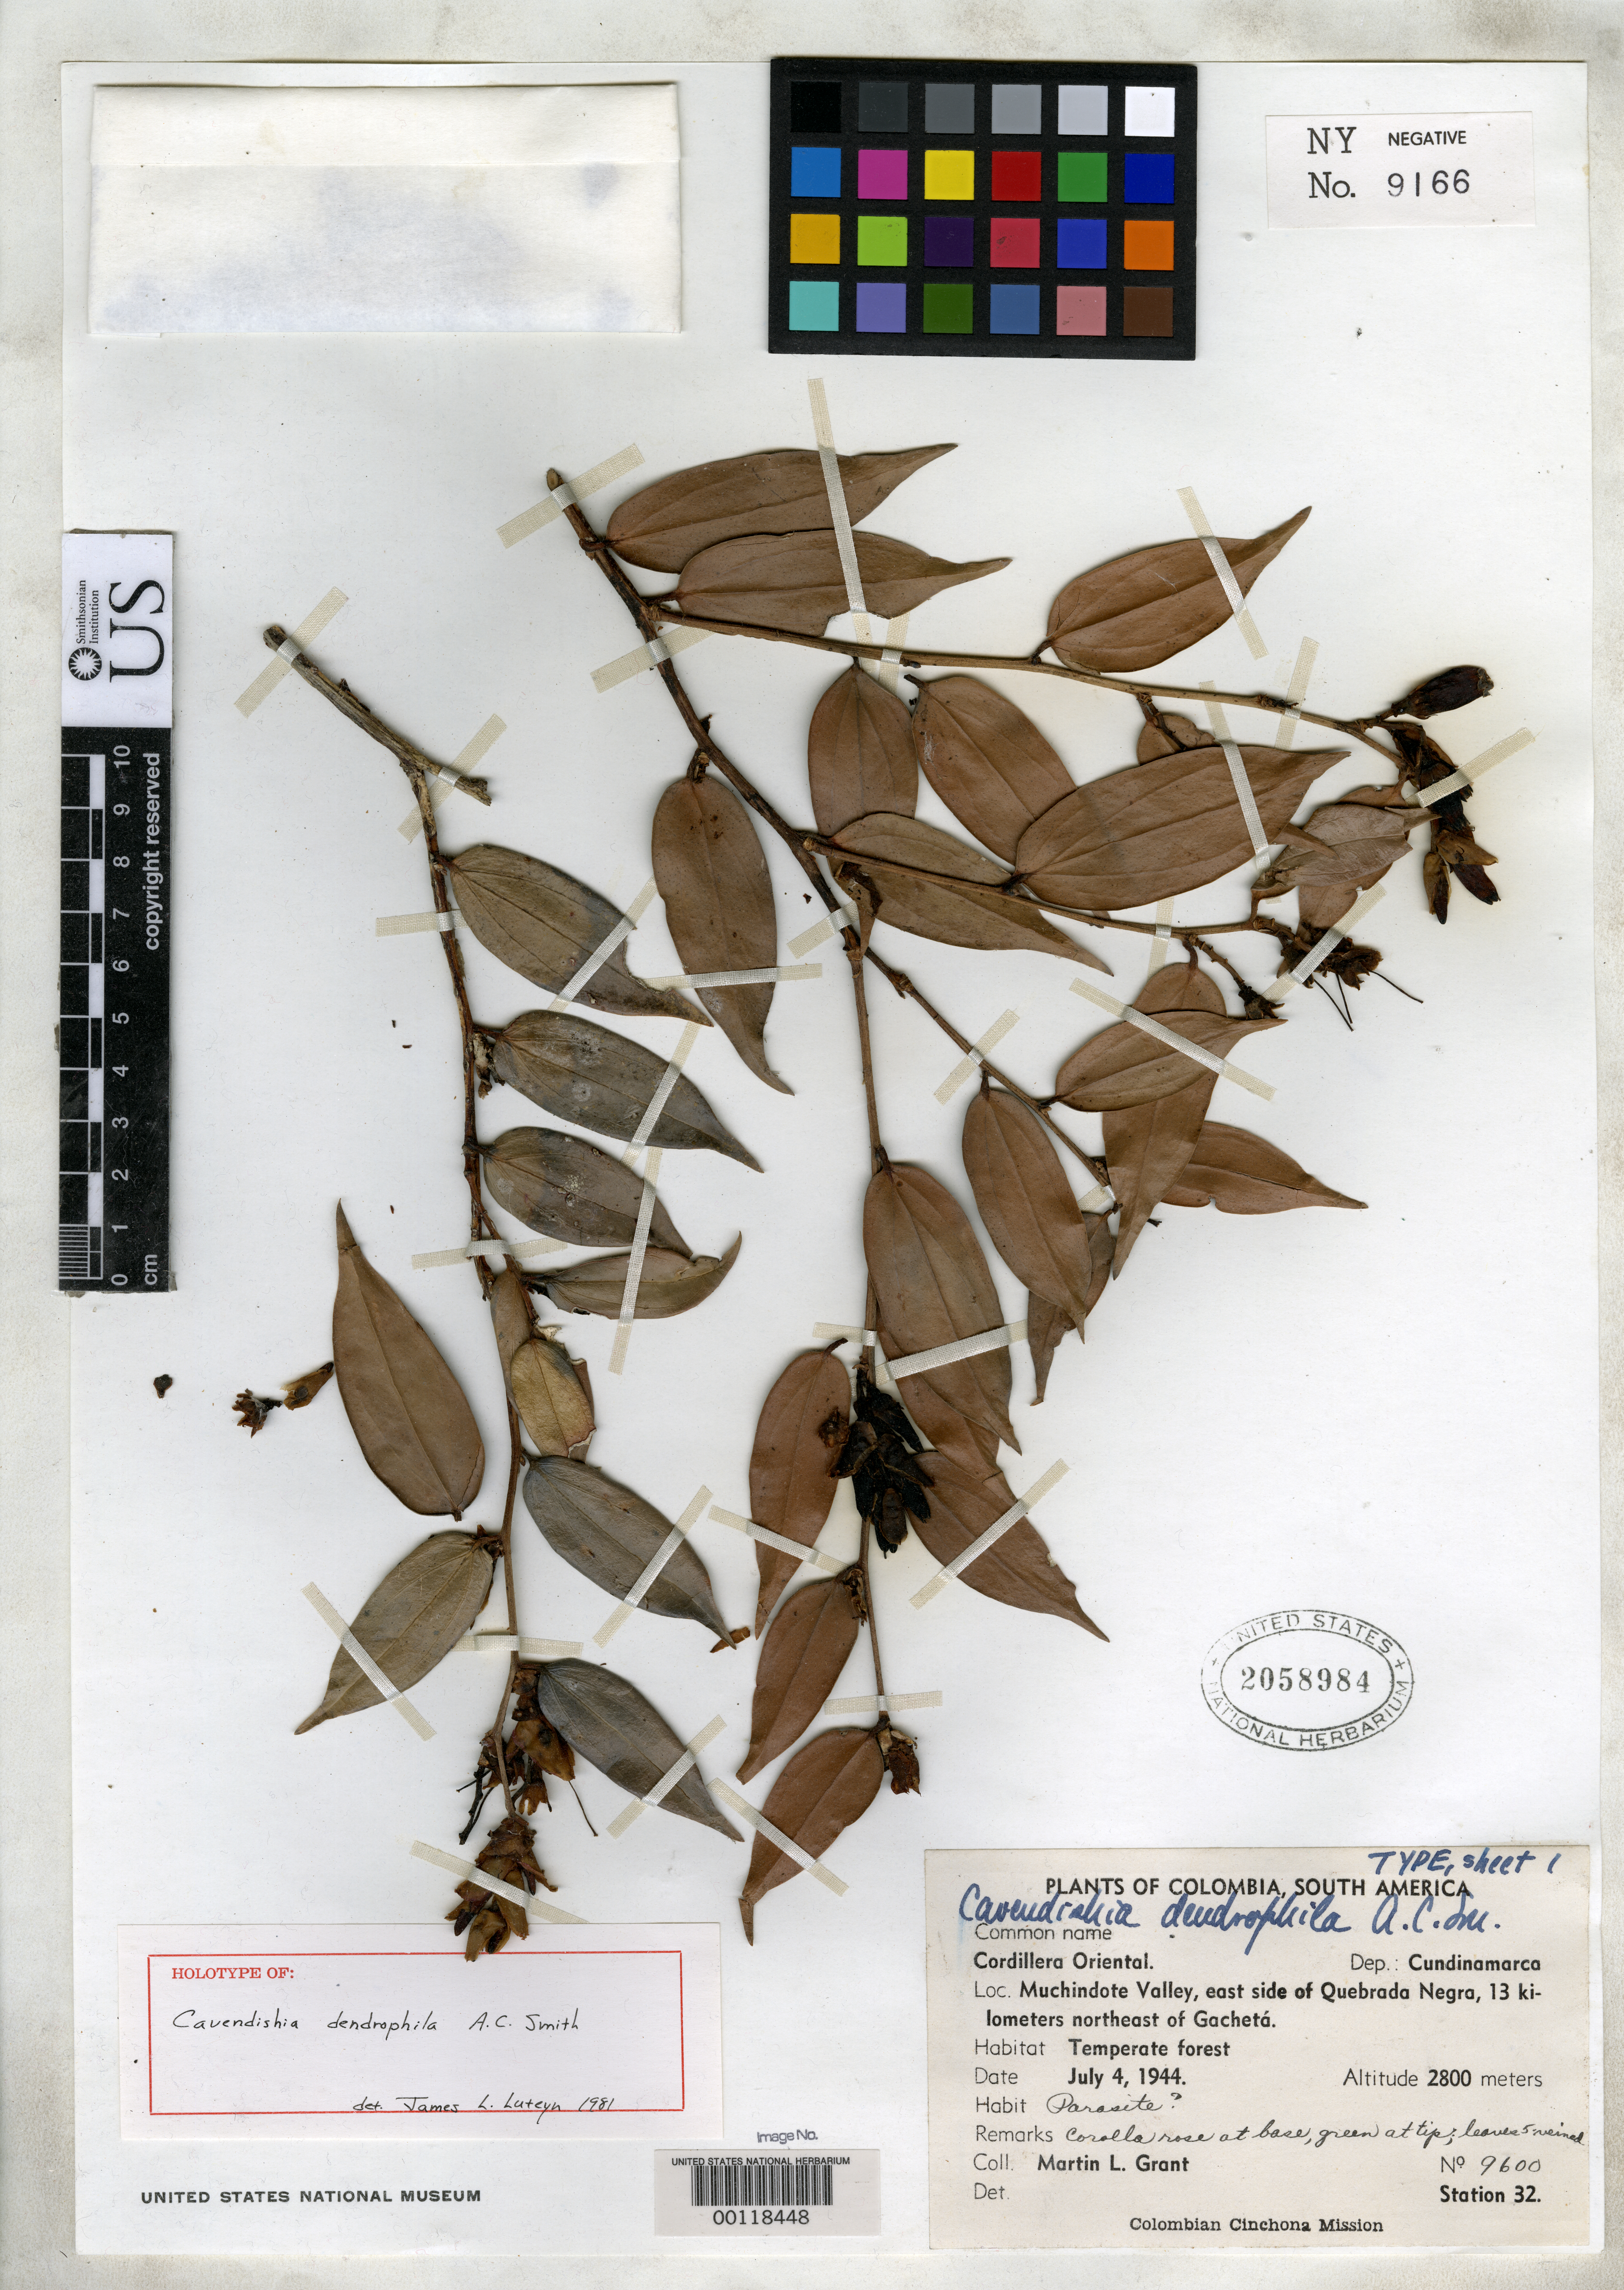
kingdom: Plantae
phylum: Tracheophyta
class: Magnoliopsida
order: Ericales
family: Ericaceae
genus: Cavendishia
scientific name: Cavendishia dendrophila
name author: A.C. Sm.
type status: Holotype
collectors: M. L. Grant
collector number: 9600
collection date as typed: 04 Jul 1944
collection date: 1944-07-04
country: Colombia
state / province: Cundinamarca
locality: Cordillera Oriental, Muchindote Valley.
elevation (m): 2800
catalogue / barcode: US 2058984